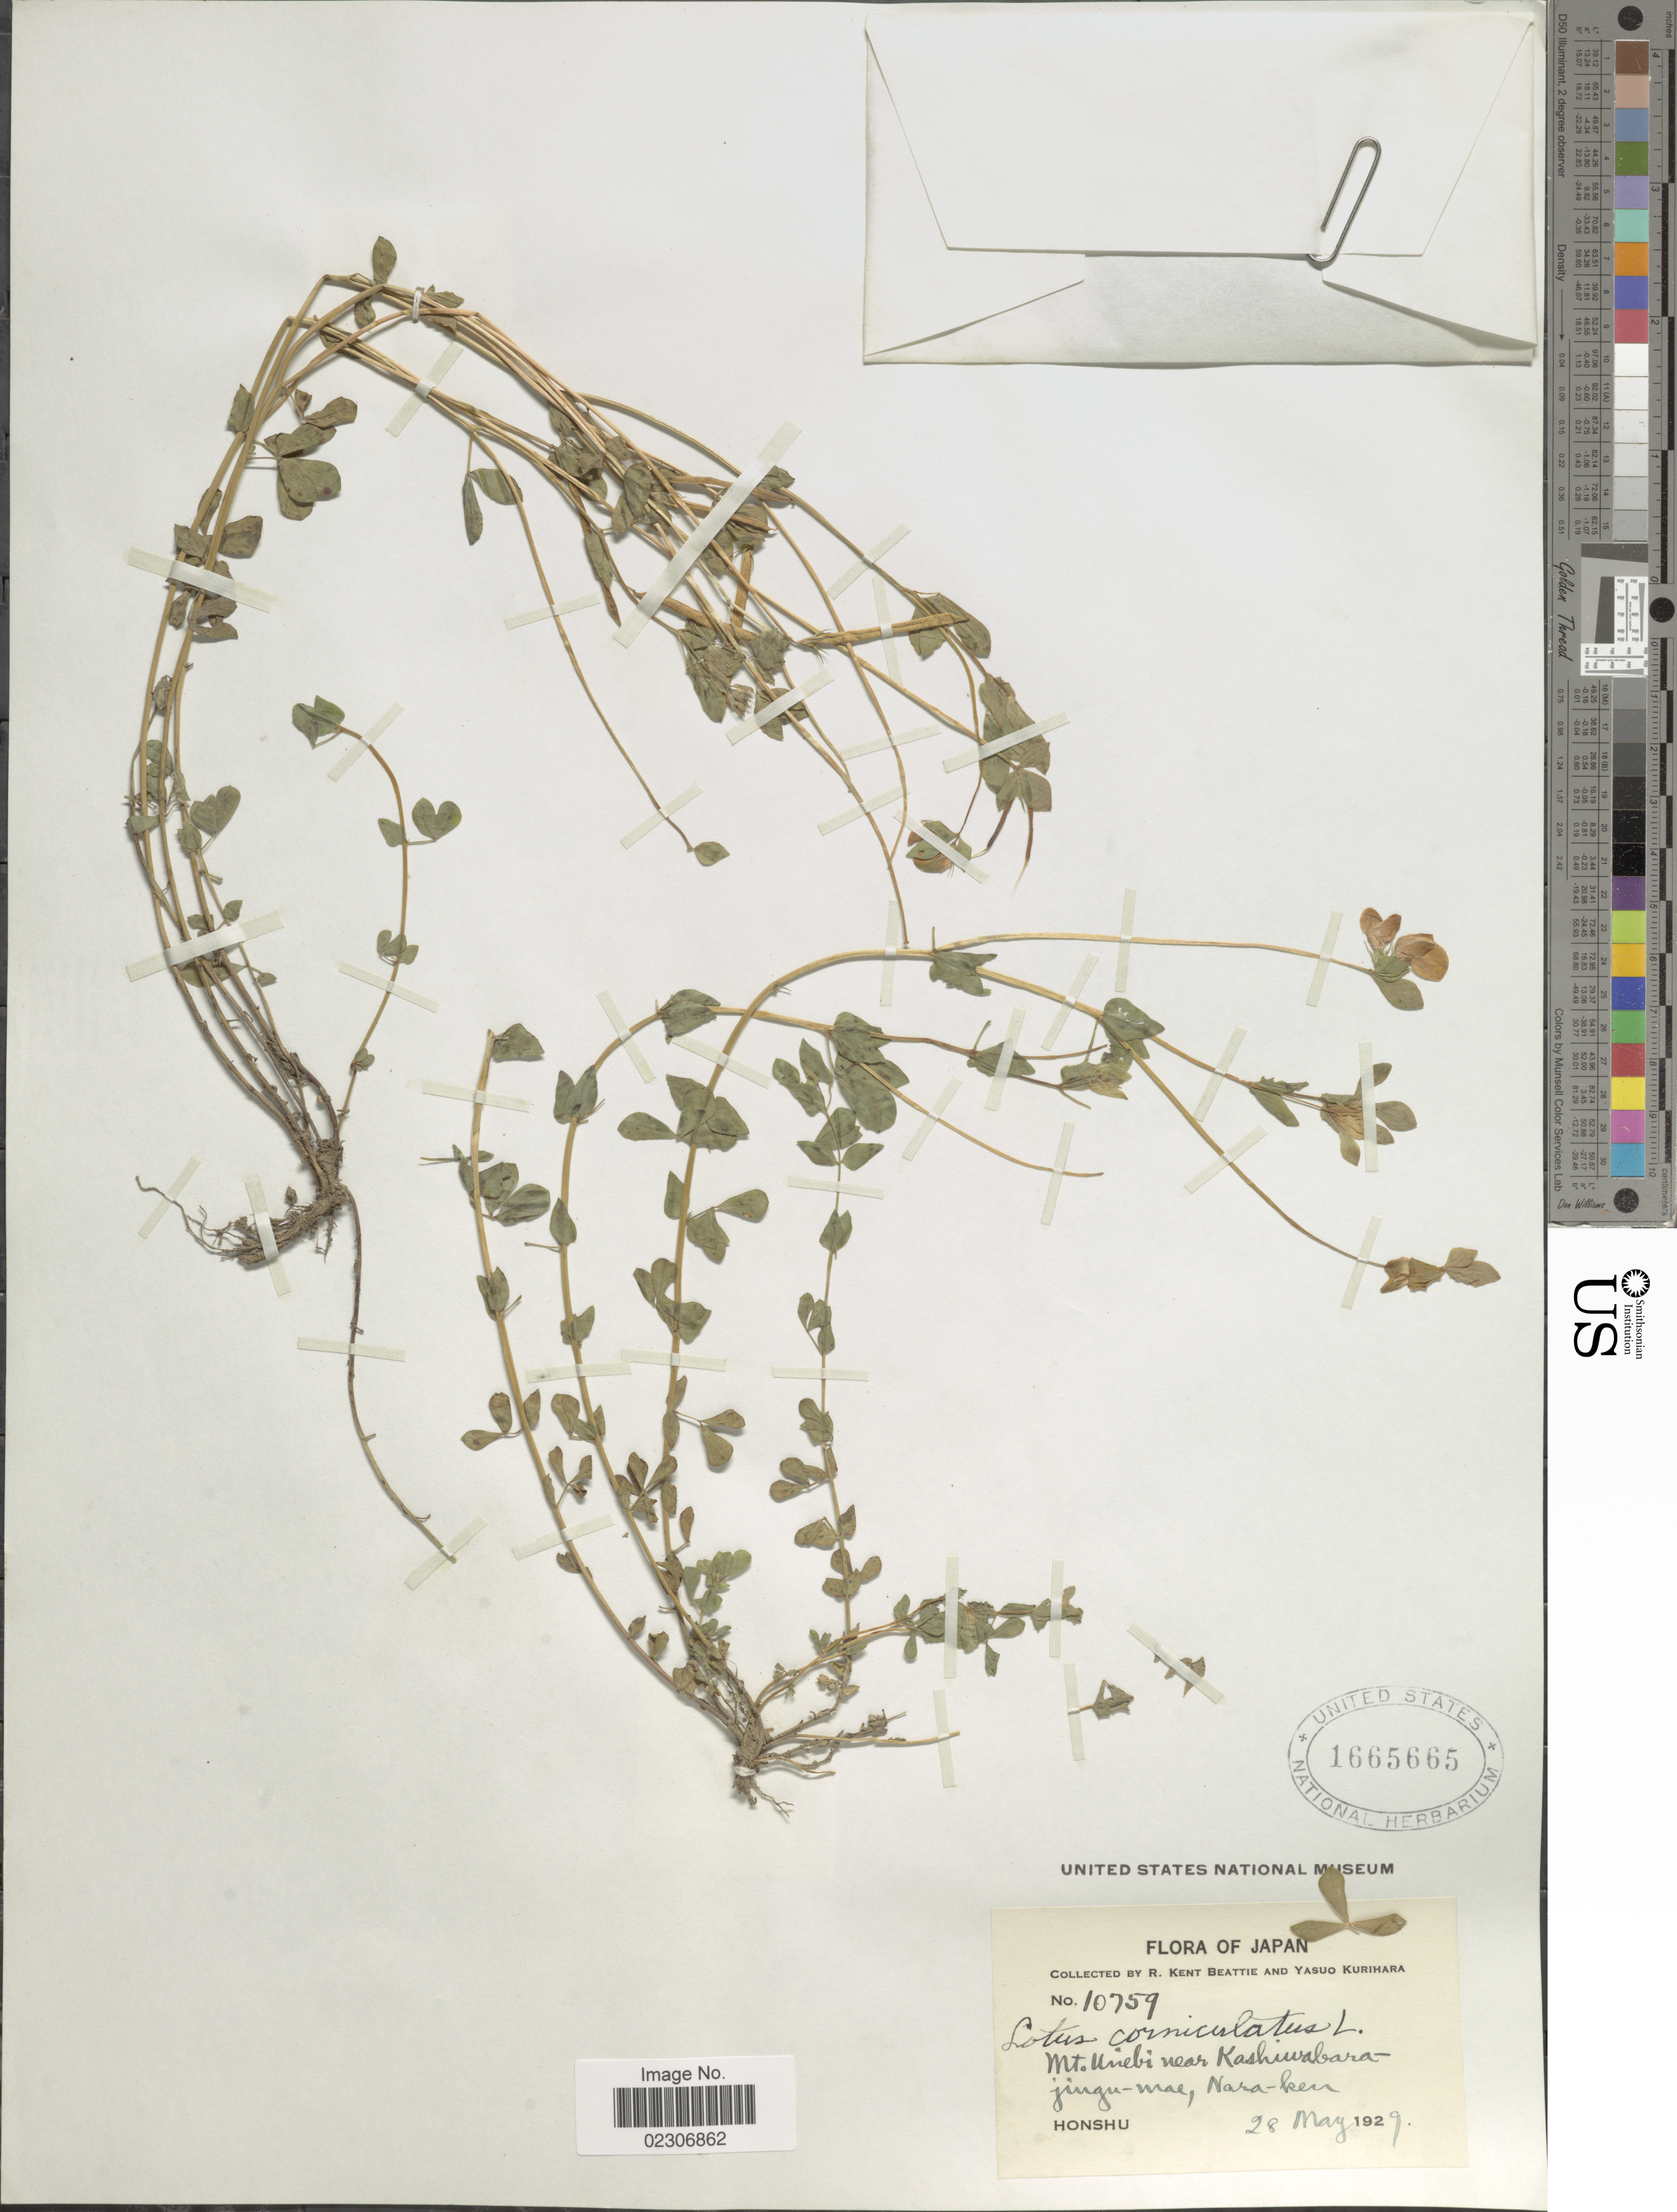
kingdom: Plantae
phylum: Tracheophyta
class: Magnoliopsida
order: Fabales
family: Fabaceae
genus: Lotus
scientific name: Lotus corniculatus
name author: L.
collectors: R. K. Beattie & Y. Kurihara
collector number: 10759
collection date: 1929-05-28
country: Japan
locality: Japan, Mt. Unebi near kashiwabara-jingu-mae, Nara-ken.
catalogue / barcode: US 1665665